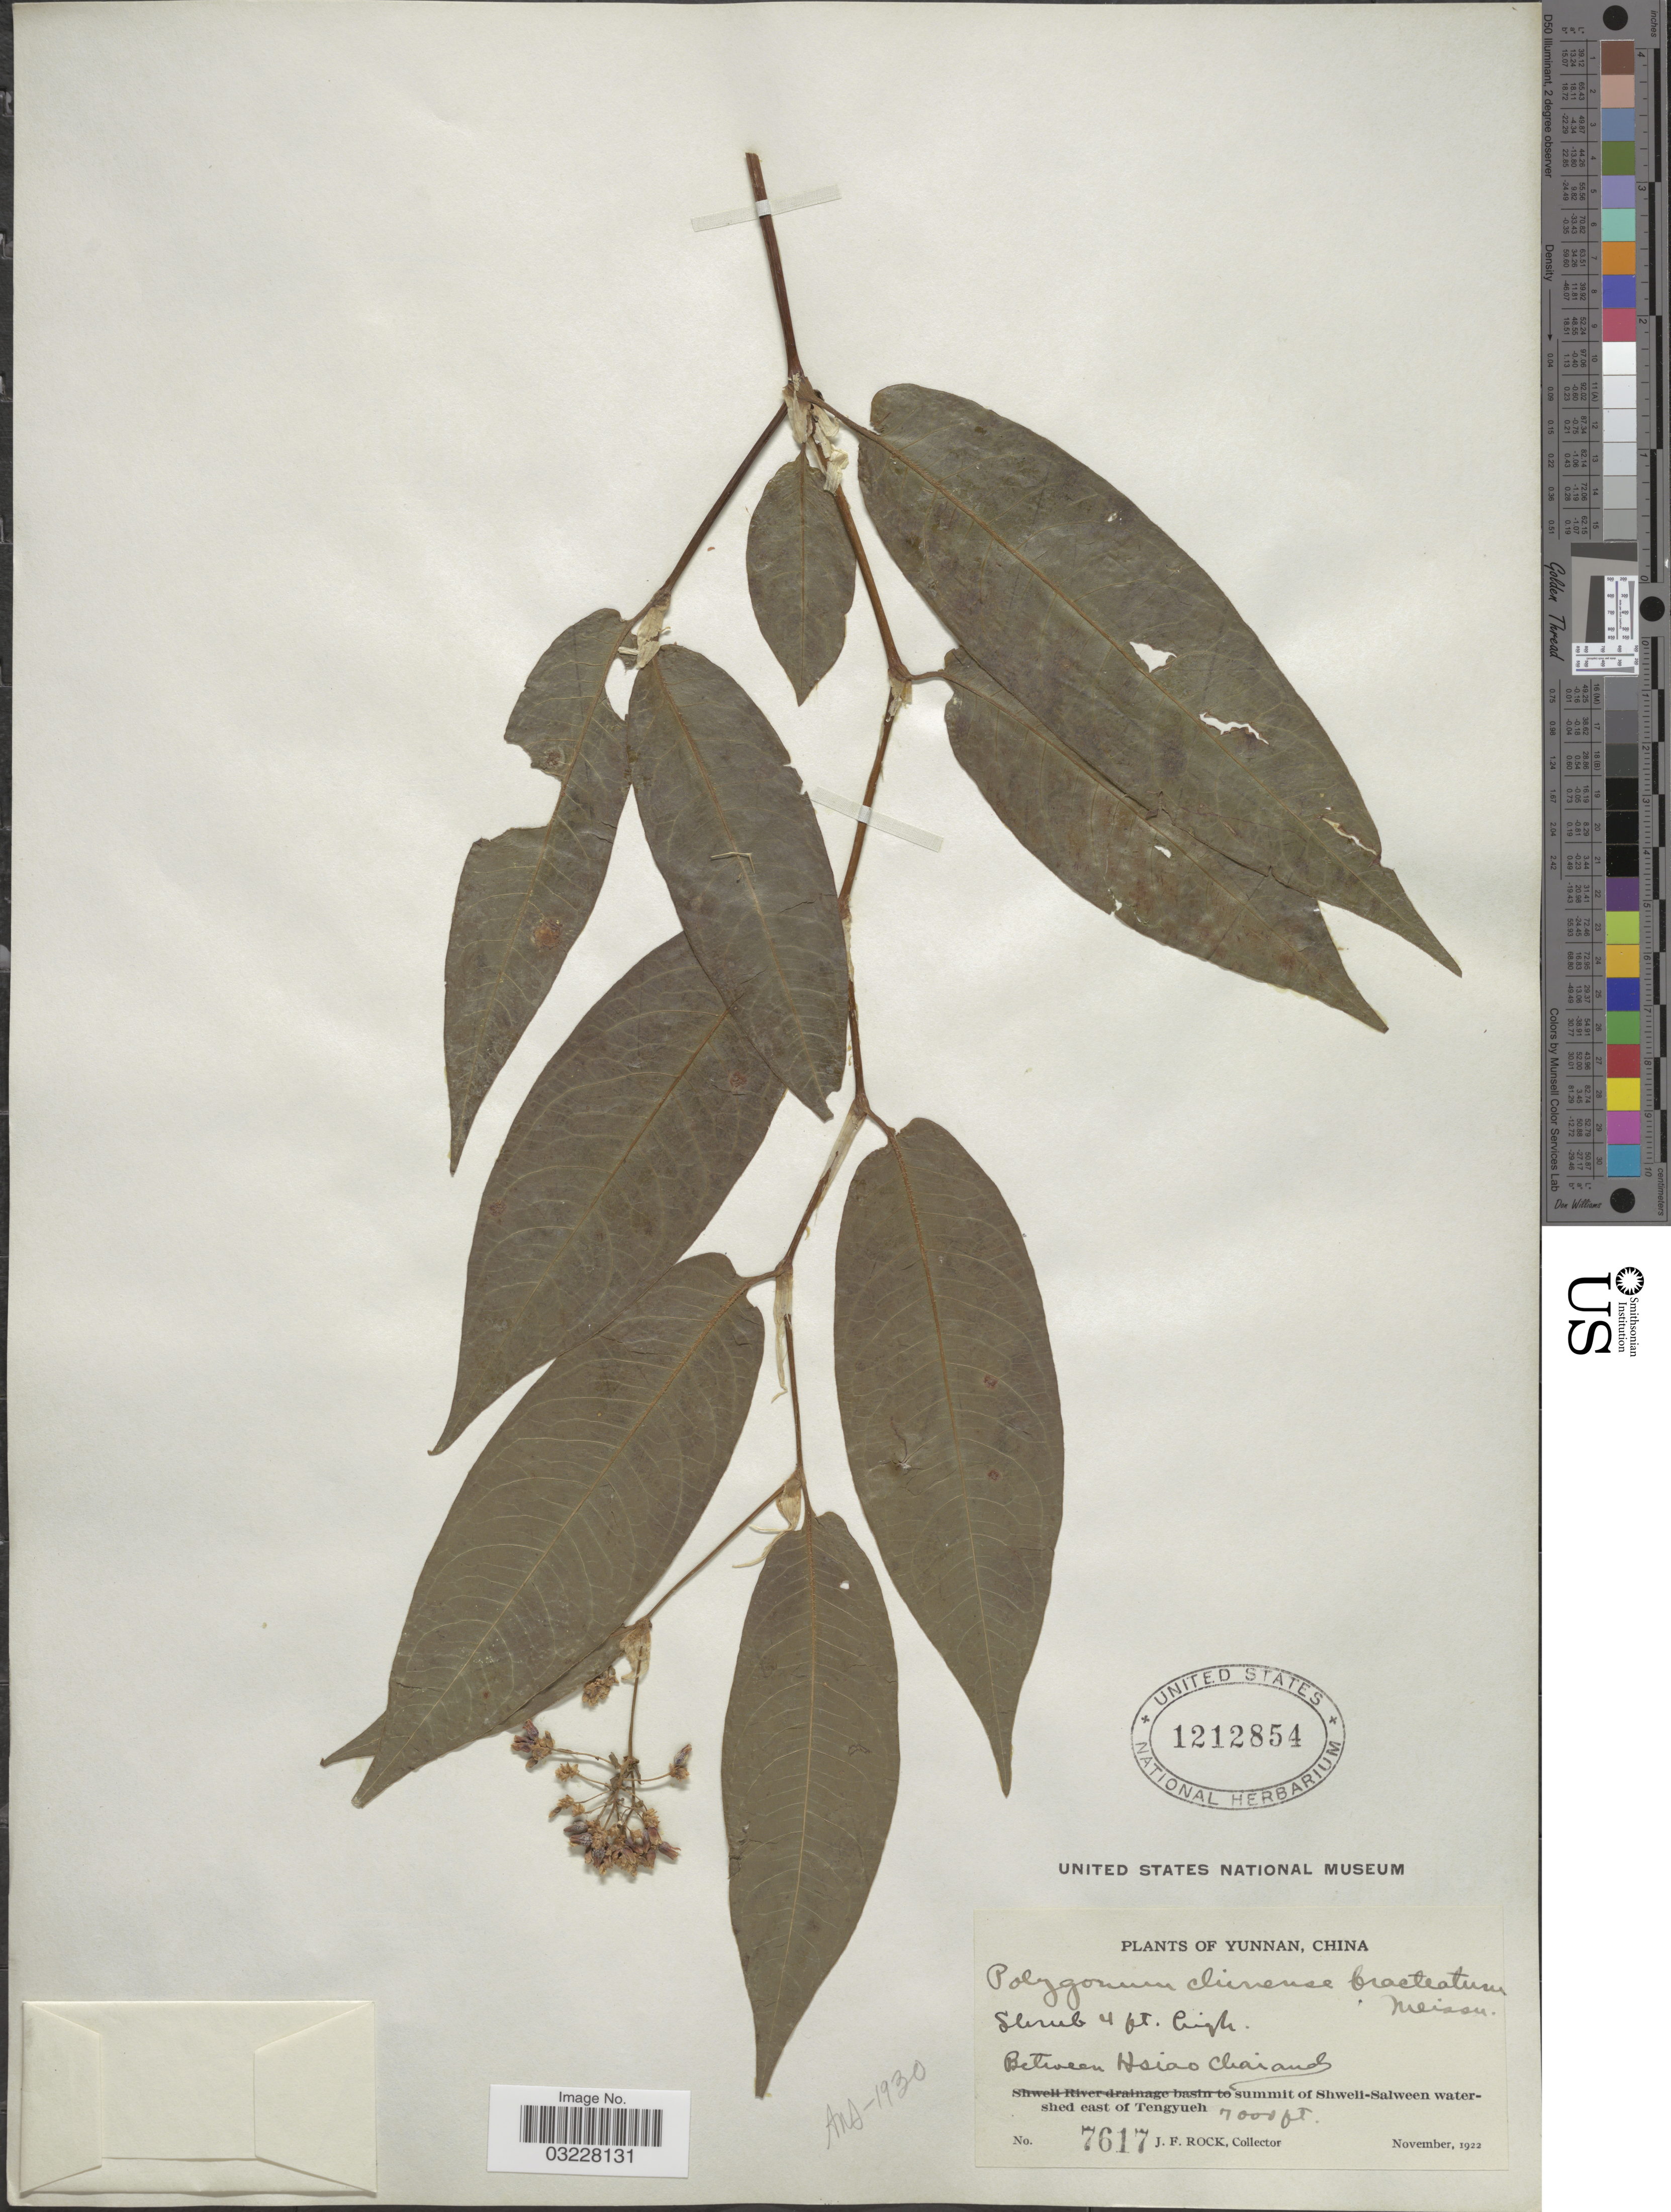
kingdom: Plantae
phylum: Tracheophyta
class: Magnoliopsida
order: Caryophyllales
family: Polygonaceae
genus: Polygonum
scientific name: Polygonum chinense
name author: L.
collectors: J. Rock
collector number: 7617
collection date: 1922-11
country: China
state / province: Yunnan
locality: Between Hsiao Chai and summit of Shweli-Salween watershed east of Tengyueh.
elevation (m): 2134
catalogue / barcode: US 1212854